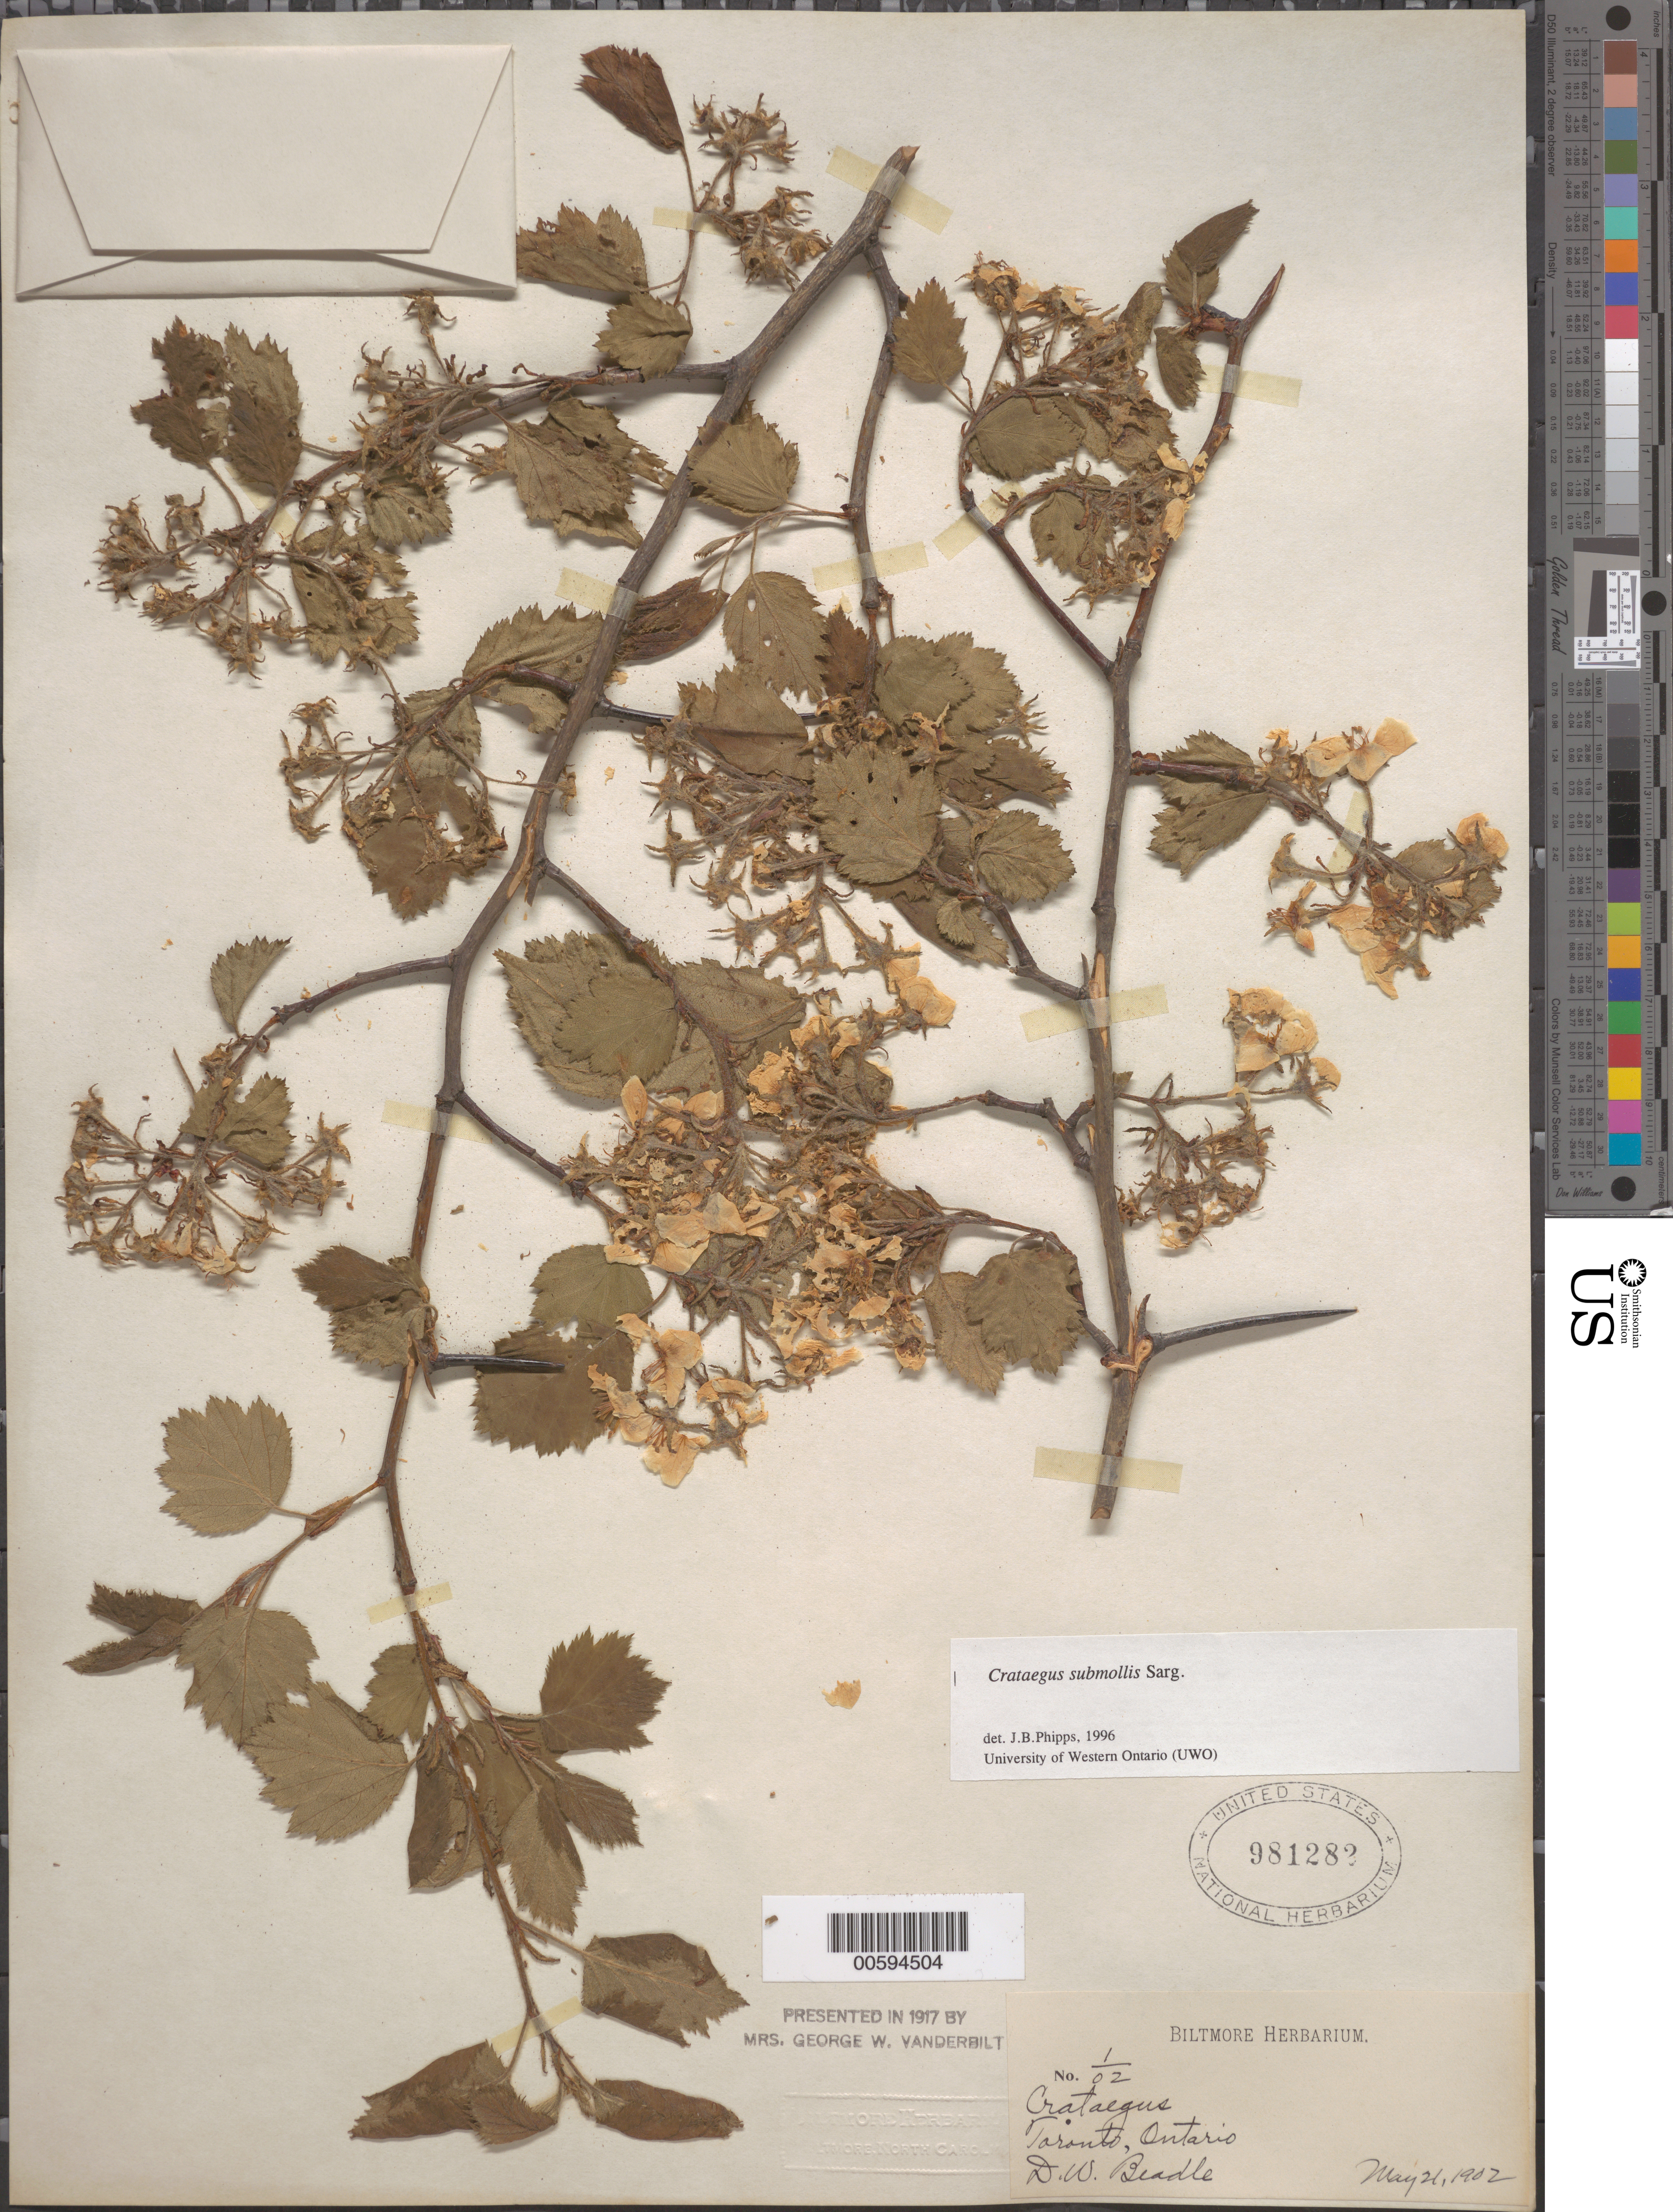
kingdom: Plantae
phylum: Tracheophyta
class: Magnoliopsida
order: Rosales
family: Rosaceae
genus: Crataegus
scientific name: Crataegus submollis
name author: Sarg.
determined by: Phipps, James B., (UWO), University of Western Ontario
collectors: D. Beadle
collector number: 1/02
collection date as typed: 21 May 1902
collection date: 1902-05-21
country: Canada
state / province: Ontario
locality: Toronto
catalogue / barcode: US 981282